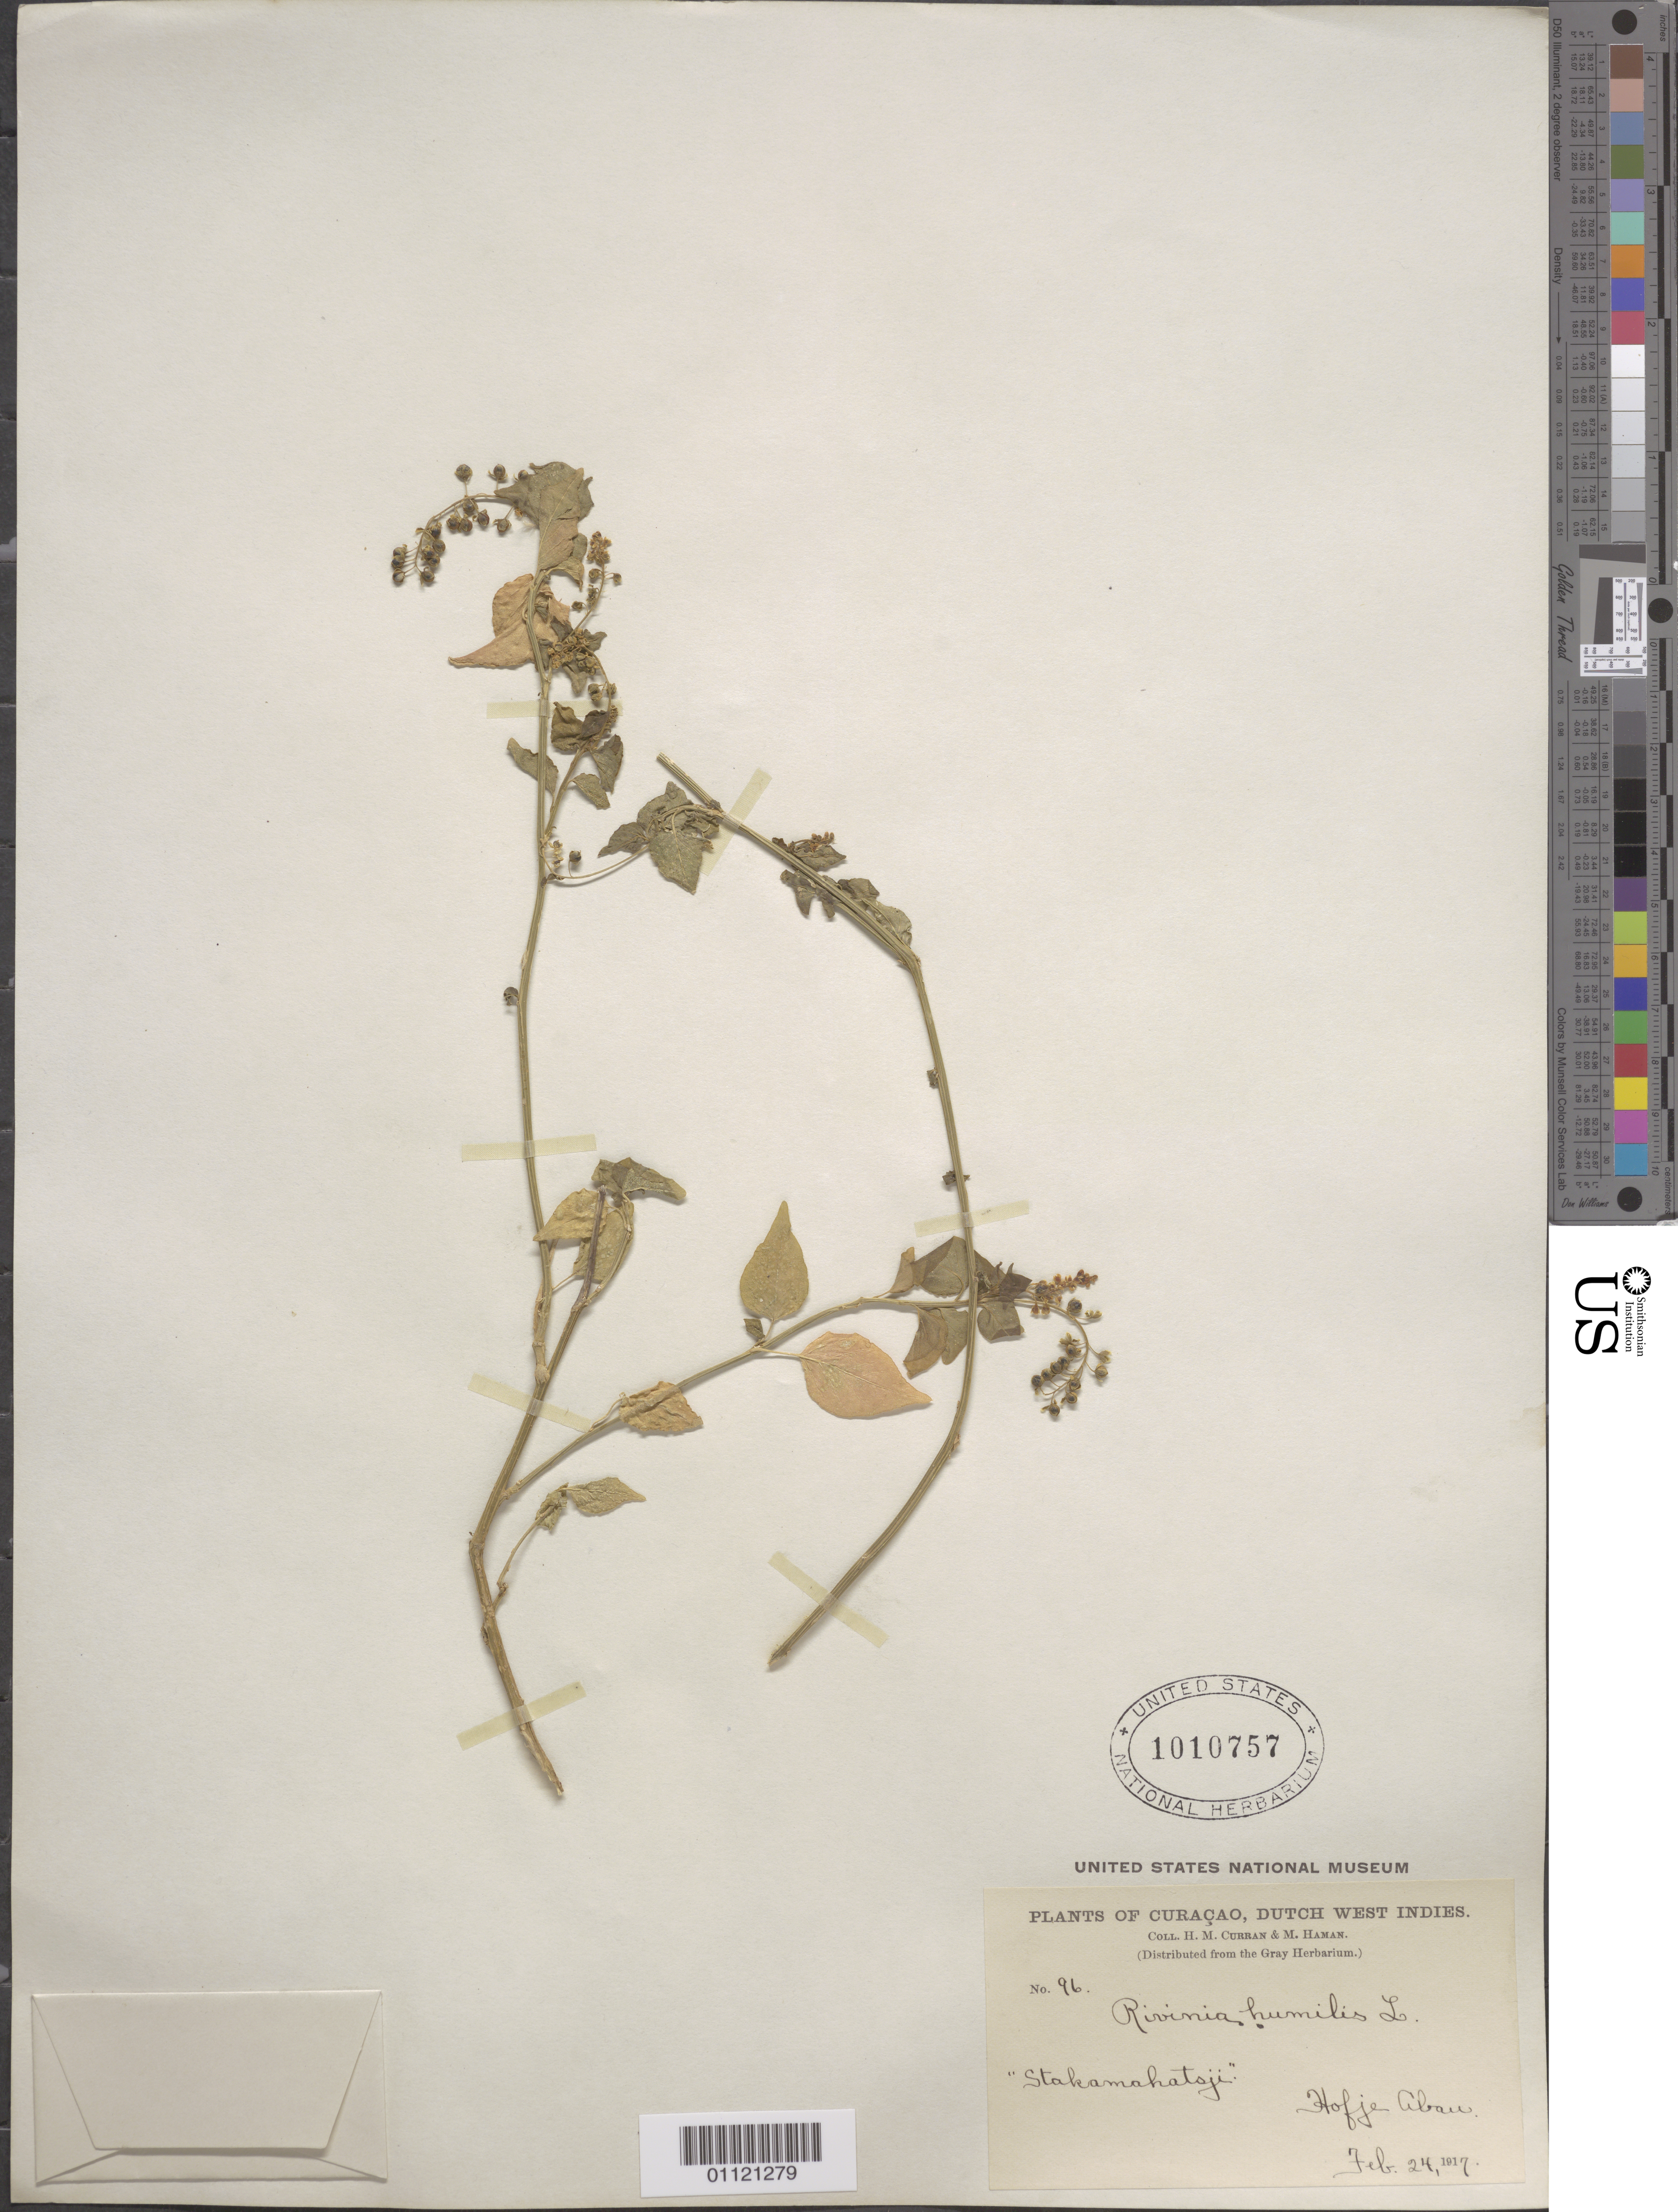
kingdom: Plantae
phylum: Tracheophyta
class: Magnoliopsida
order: Caryophyllales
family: Phytolaccaceae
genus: Rivina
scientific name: Rivina humilis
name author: L.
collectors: H. M. Curran & M. Haman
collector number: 96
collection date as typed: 24 Feb 1917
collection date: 1917-02-24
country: Curaçao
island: Curaçao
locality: Hofje Abau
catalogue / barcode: US 1010757